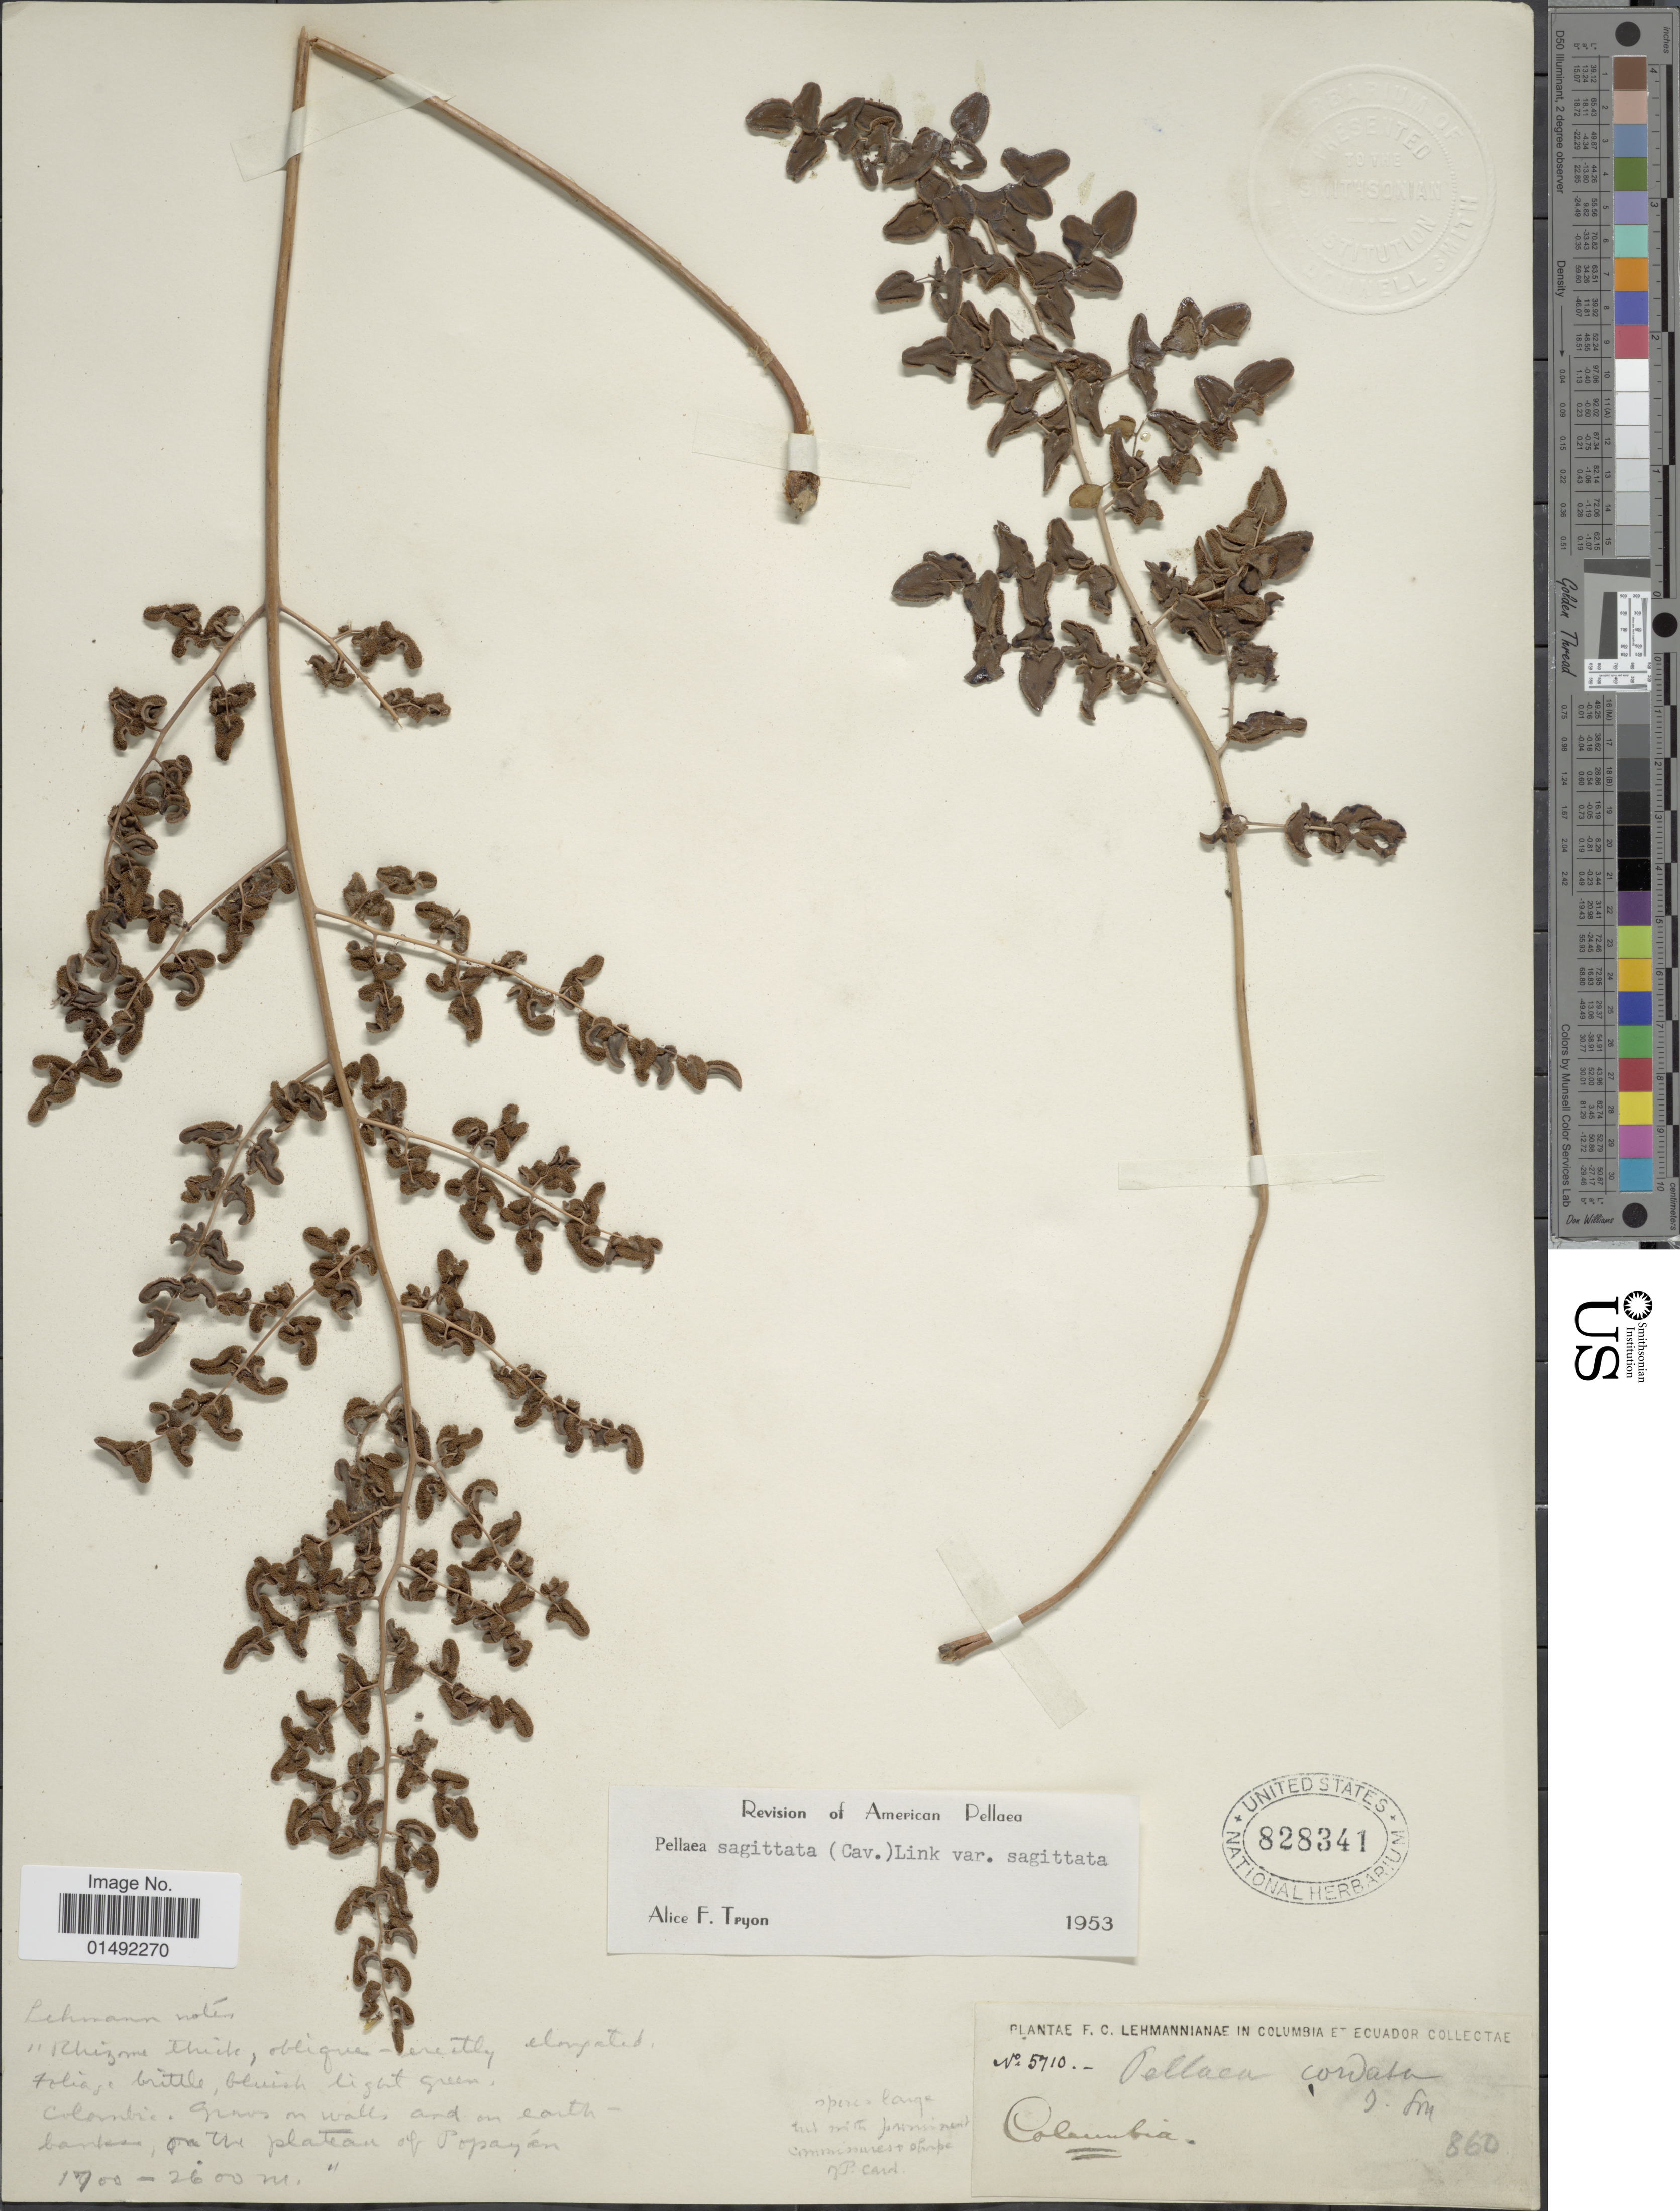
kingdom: Plantae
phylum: Tracheophyta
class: Polypodiopsida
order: Polypodiales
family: Pteridaceae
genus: Pellaea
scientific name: Pellaea sagittata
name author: (Cav.) Link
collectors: F. Lehmann v.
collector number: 5710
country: Colombia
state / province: Valle del Cauca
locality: Grows on walls and on earthbanks, on the plateau of Popayán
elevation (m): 1700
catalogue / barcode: US 828341